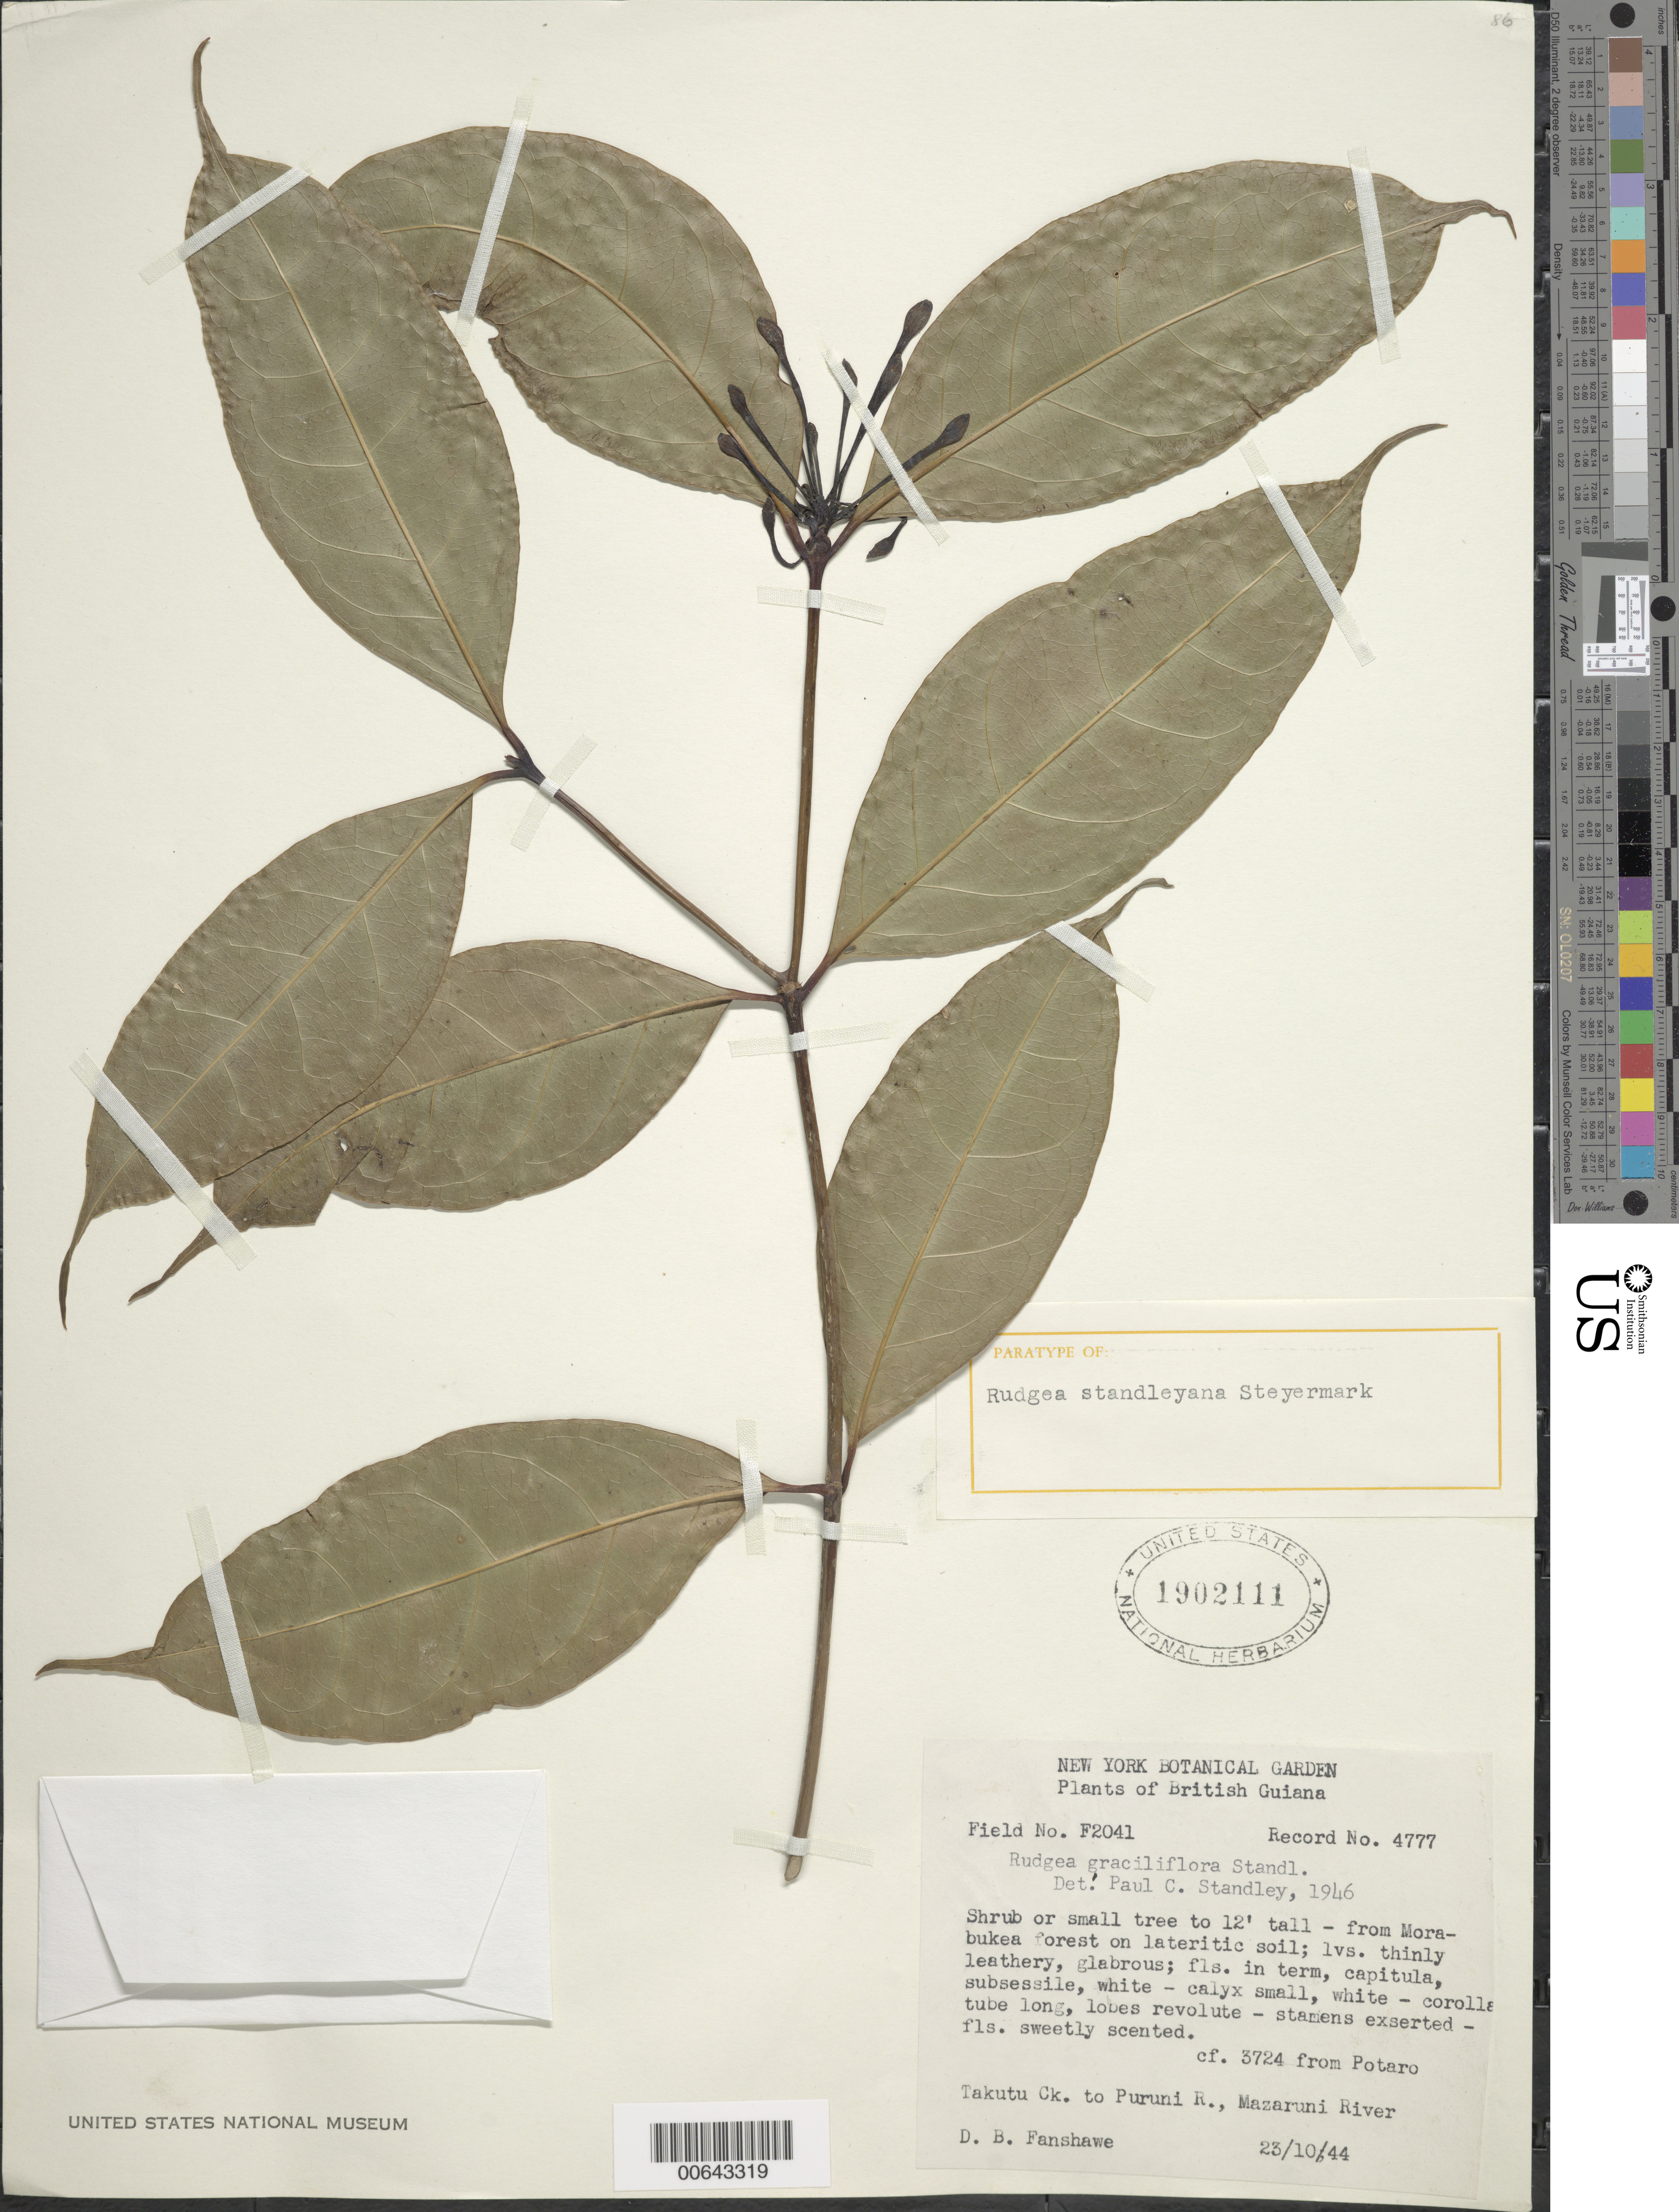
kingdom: Plantae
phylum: Tracheophyta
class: Magnoliopsida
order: Gentianales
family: Rubiaceae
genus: Rudgea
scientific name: Rudgea standleyana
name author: Steyerm.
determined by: Standley, Paul C.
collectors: D. B. Fanshawe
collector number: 4777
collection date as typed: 25-Oct-44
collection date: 1944-10-25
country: Guyana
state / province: U. Takutu-U. Essequibo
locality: Takutu Creek to Puruni River, Mazaruni River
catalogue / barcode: US 1902111